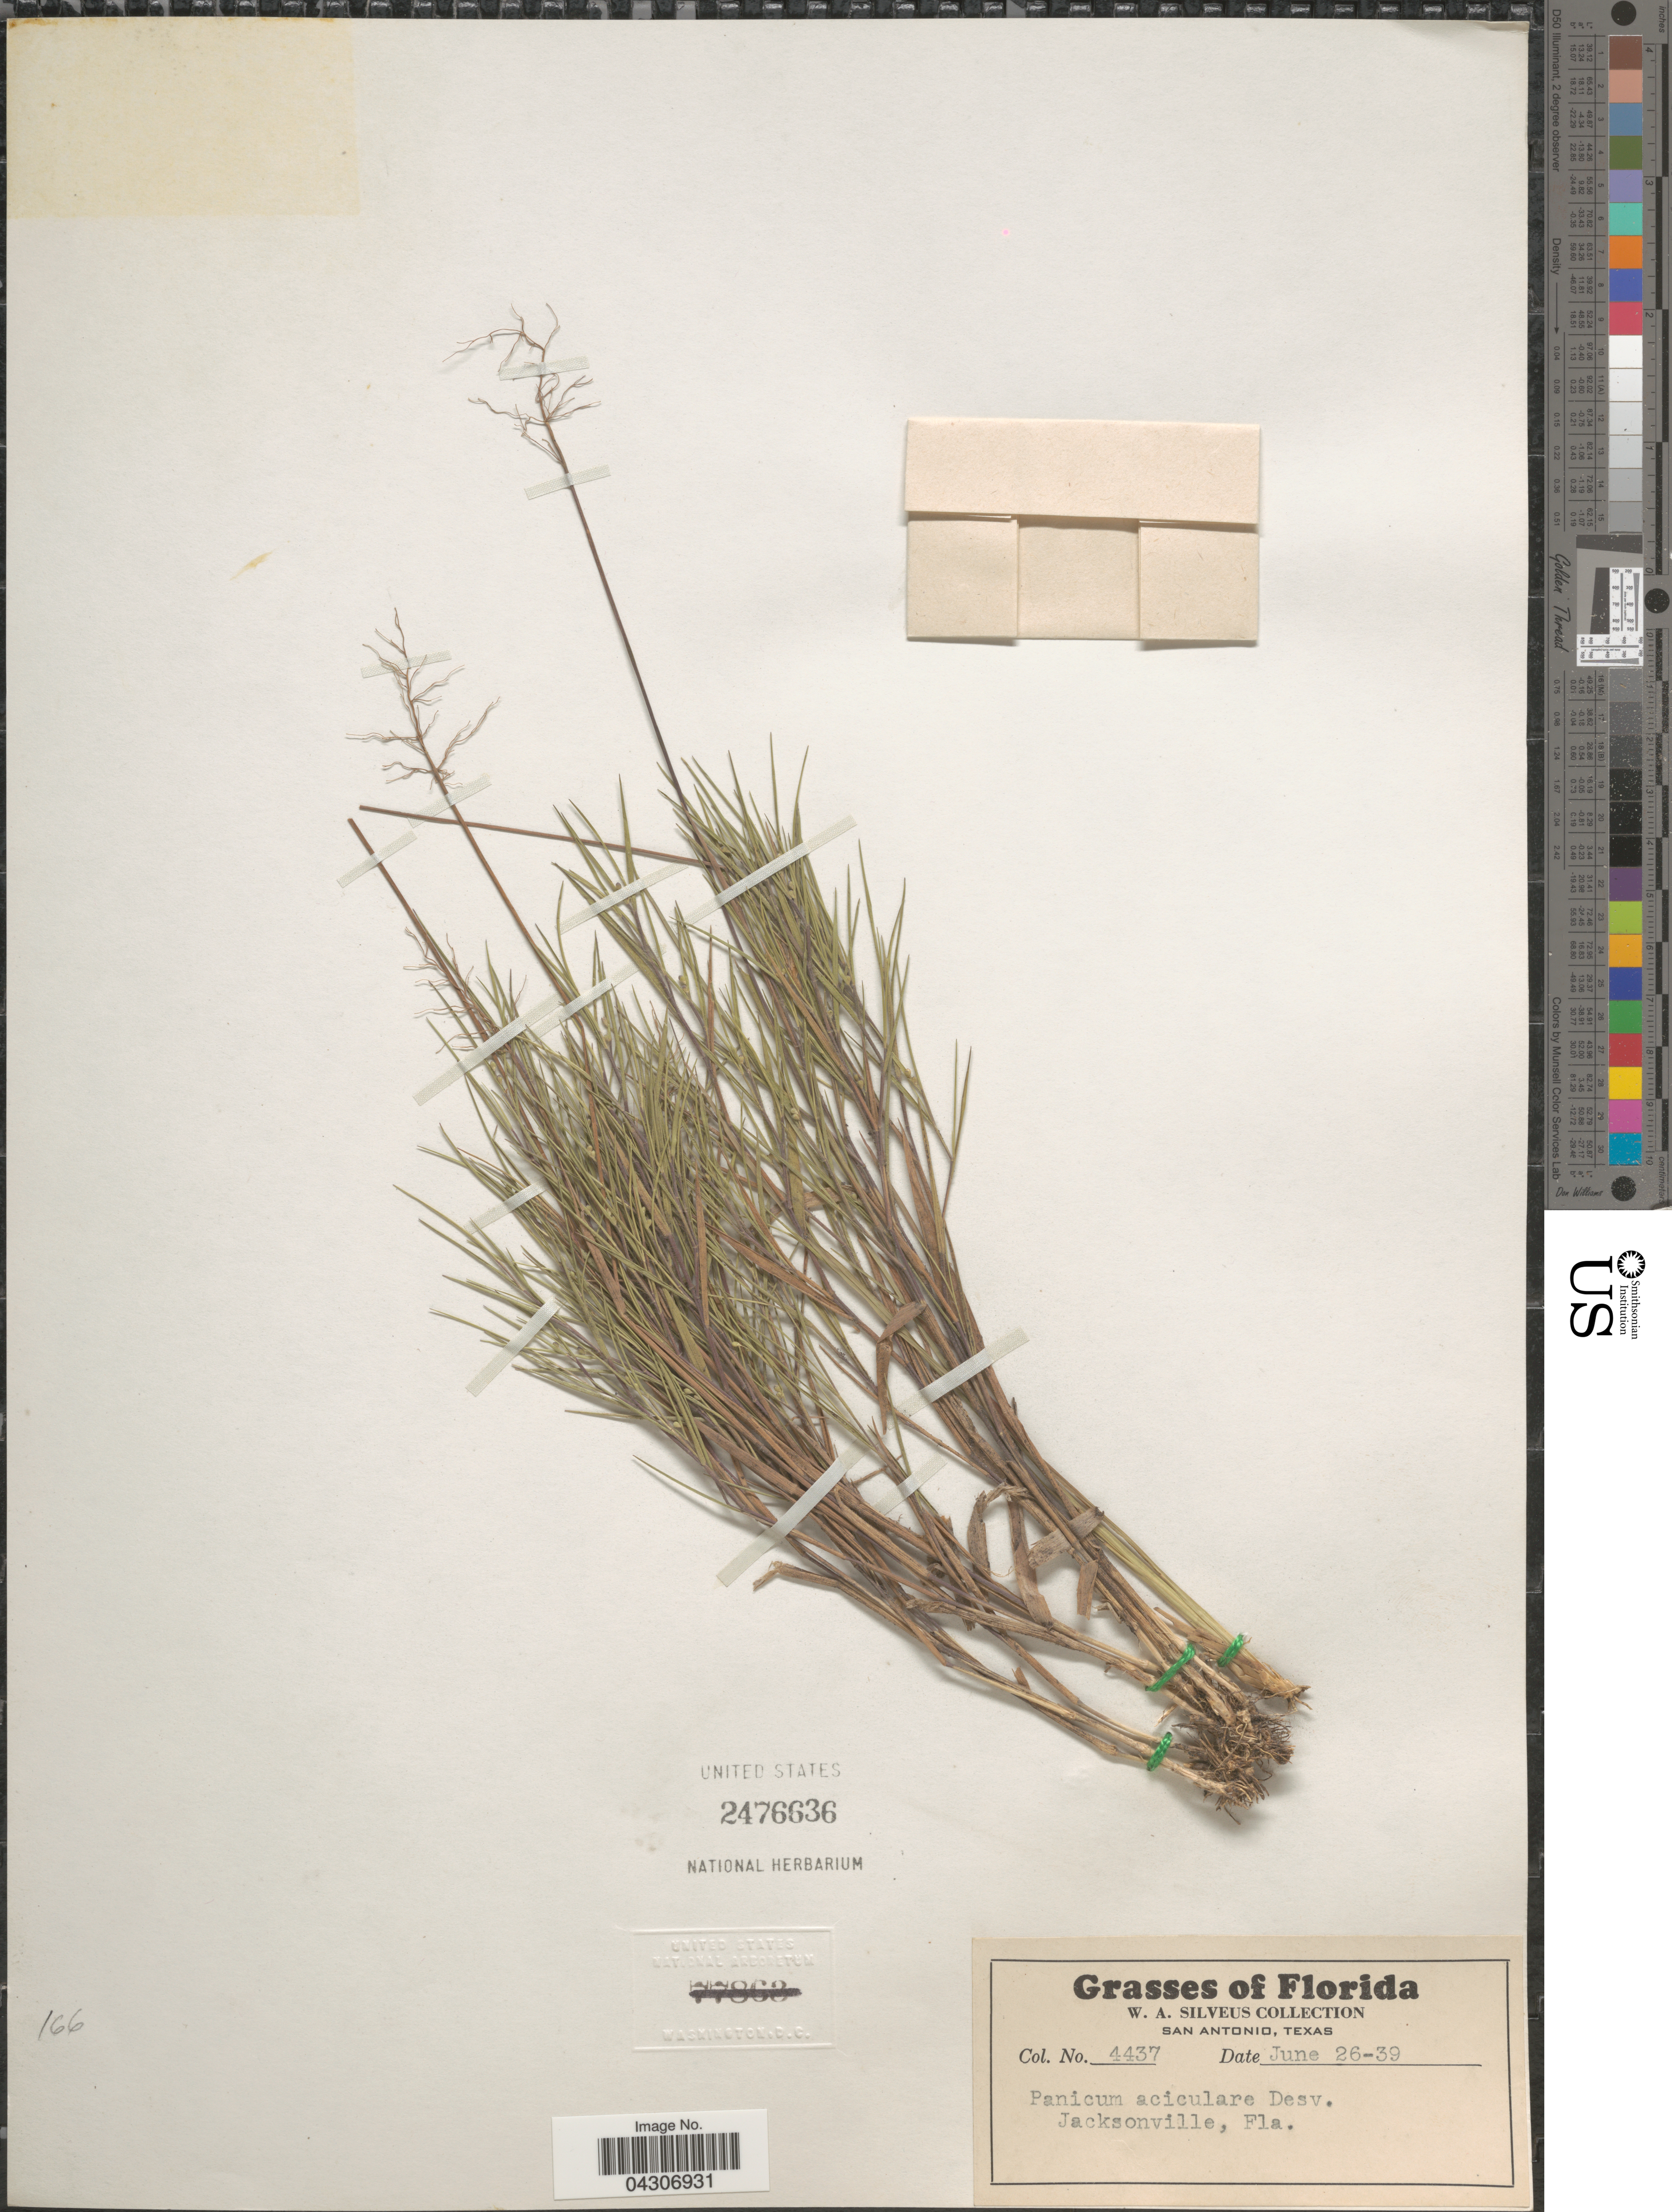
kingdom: Plantae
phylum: Tracheophyta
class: Liliopsida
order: Poales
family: Poaceae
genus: Dichanthelium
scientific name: Dichanthelium aciculare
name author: (Desv. ex Poir.) Gould & C.A. Clark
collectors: W. Silveus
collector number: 4437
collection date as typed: Transcribed d/m/y: 26/6/39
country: United States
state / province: Florida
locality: Jacksonville.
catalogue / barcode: US 2476636